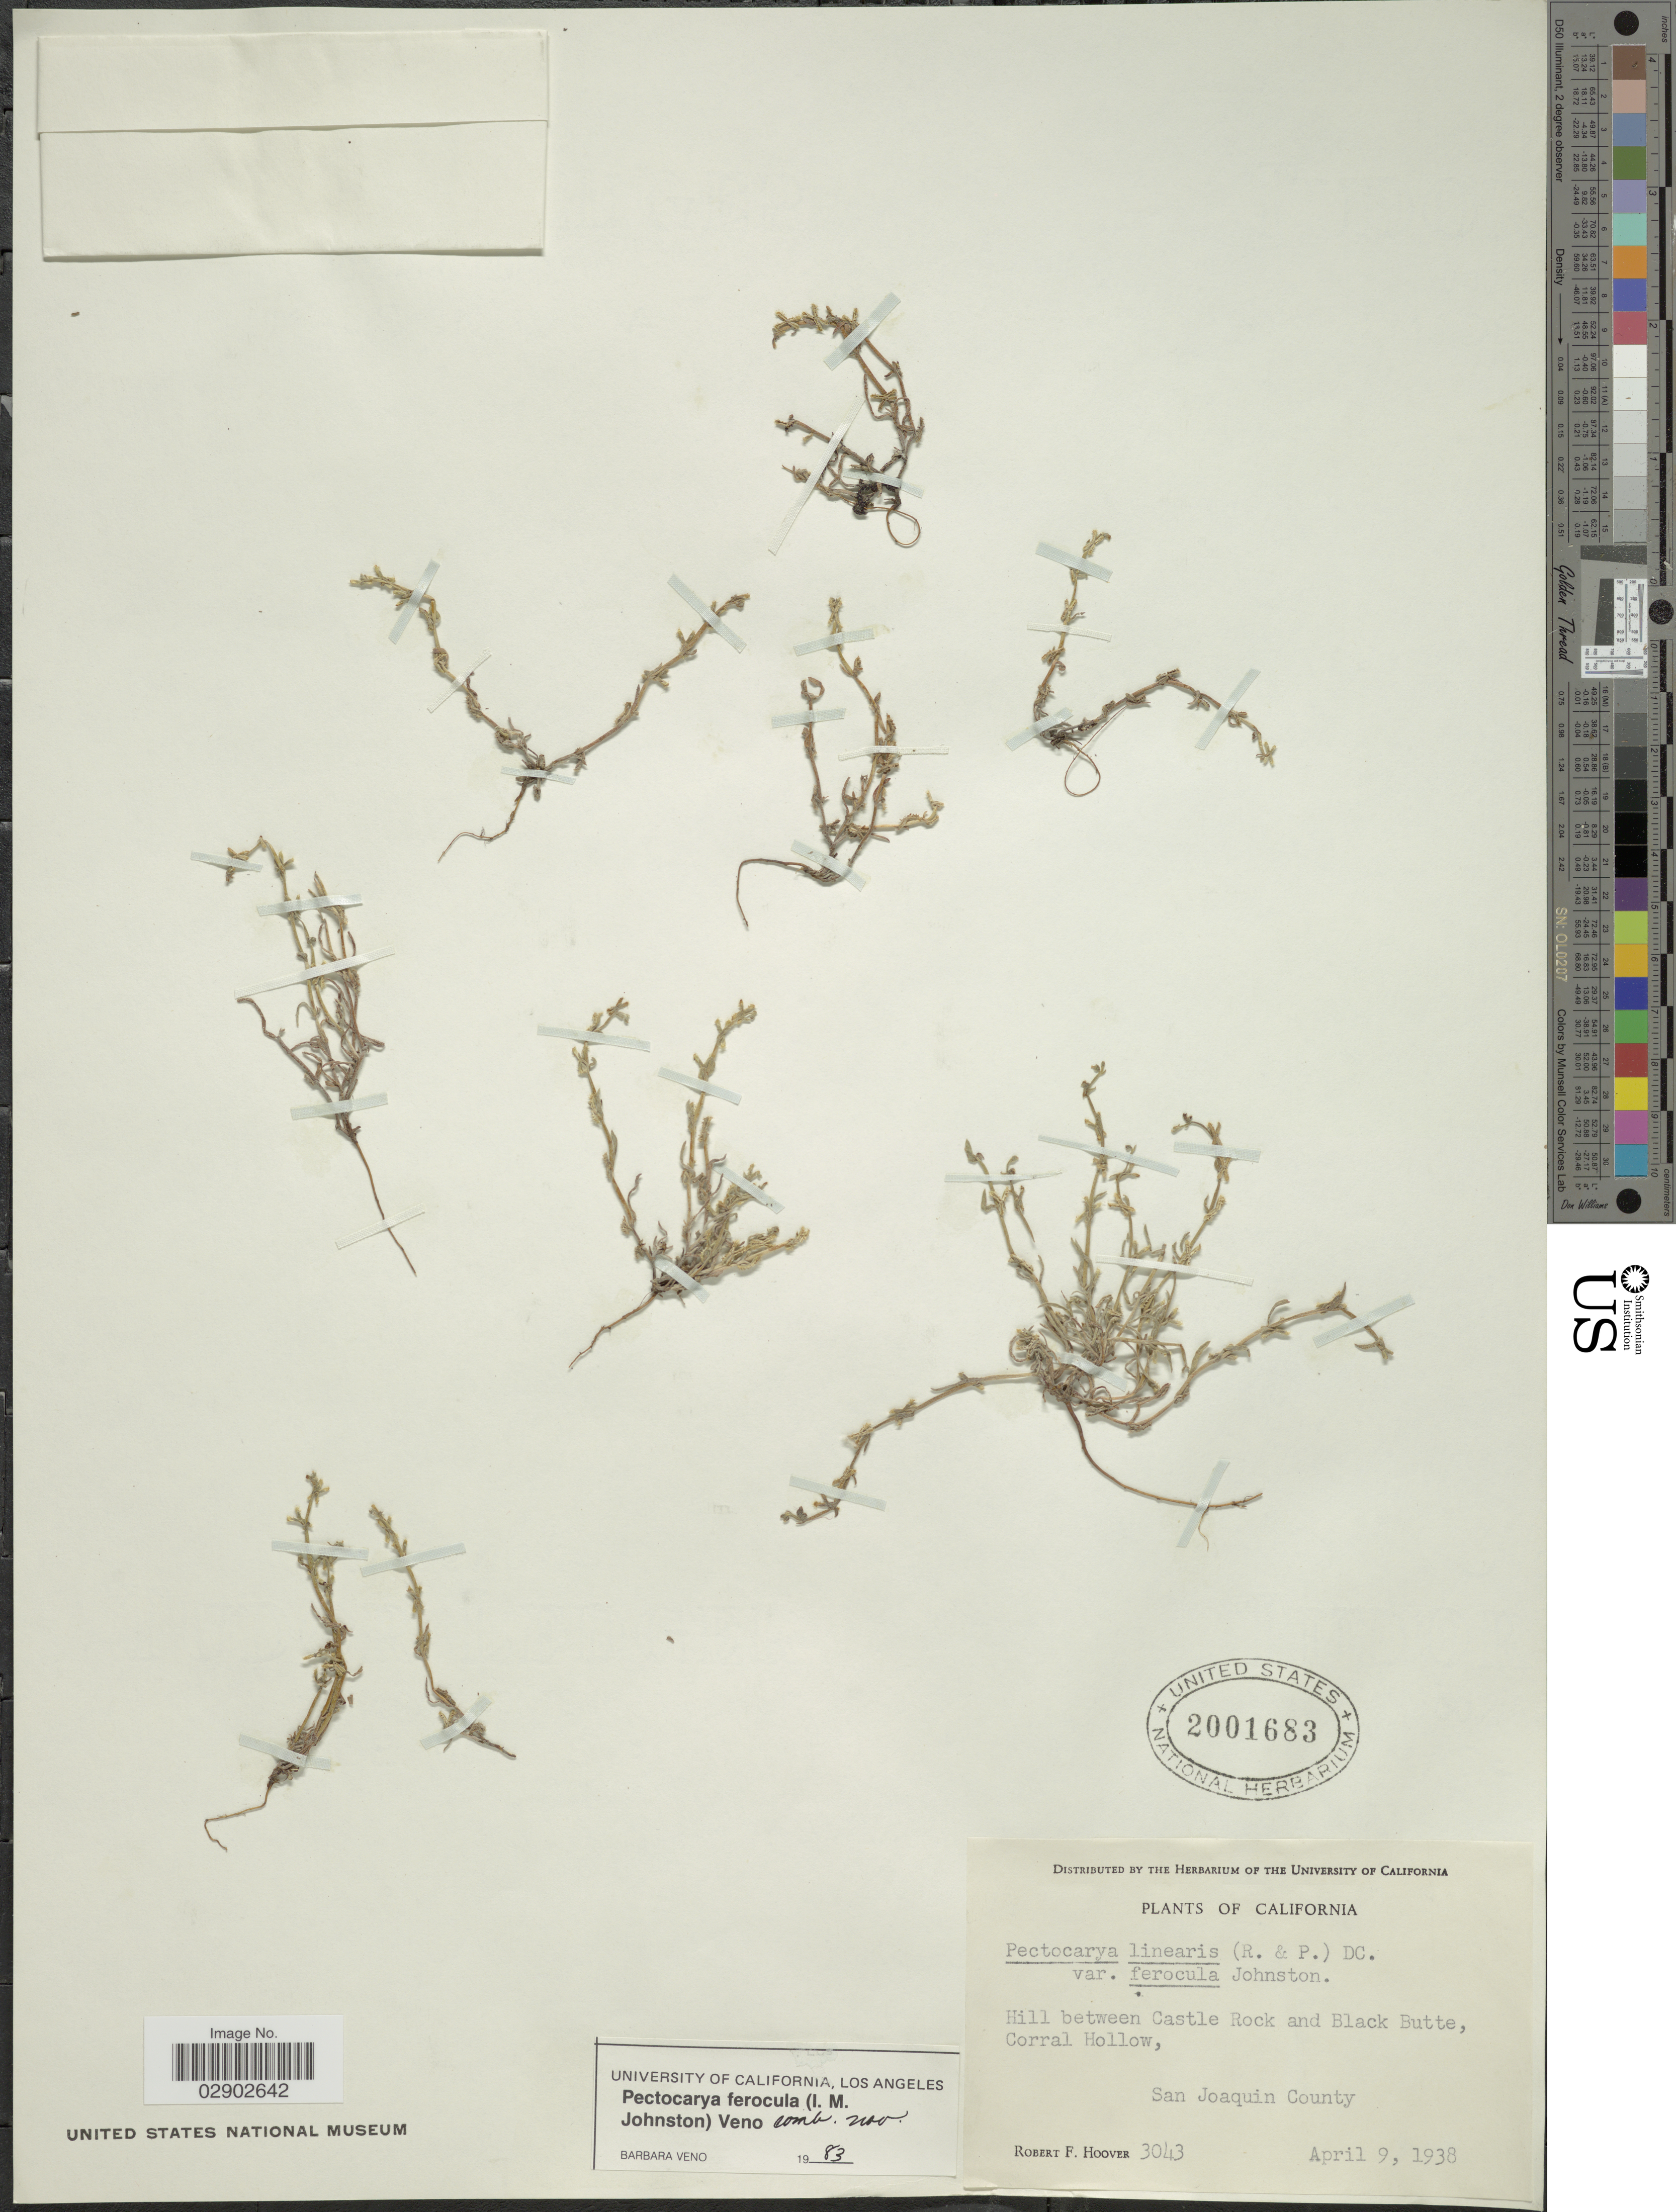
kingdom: Plantae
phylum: Tracheophyta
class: Magnoliopsida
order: Boraginales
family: Boraginaceae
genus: Pectocarya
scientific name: Pectocarya linearis subsp. ferocula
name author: (I.M. Johnst.) Thorne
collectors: R. F. Hoover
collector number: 3043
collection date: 1938-04-09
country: United States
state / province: California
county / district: San Joaquin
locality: Hill between Castle Rock and Black Butte, Corral Hollow, San Joaquin County.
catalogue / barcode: US 2001683